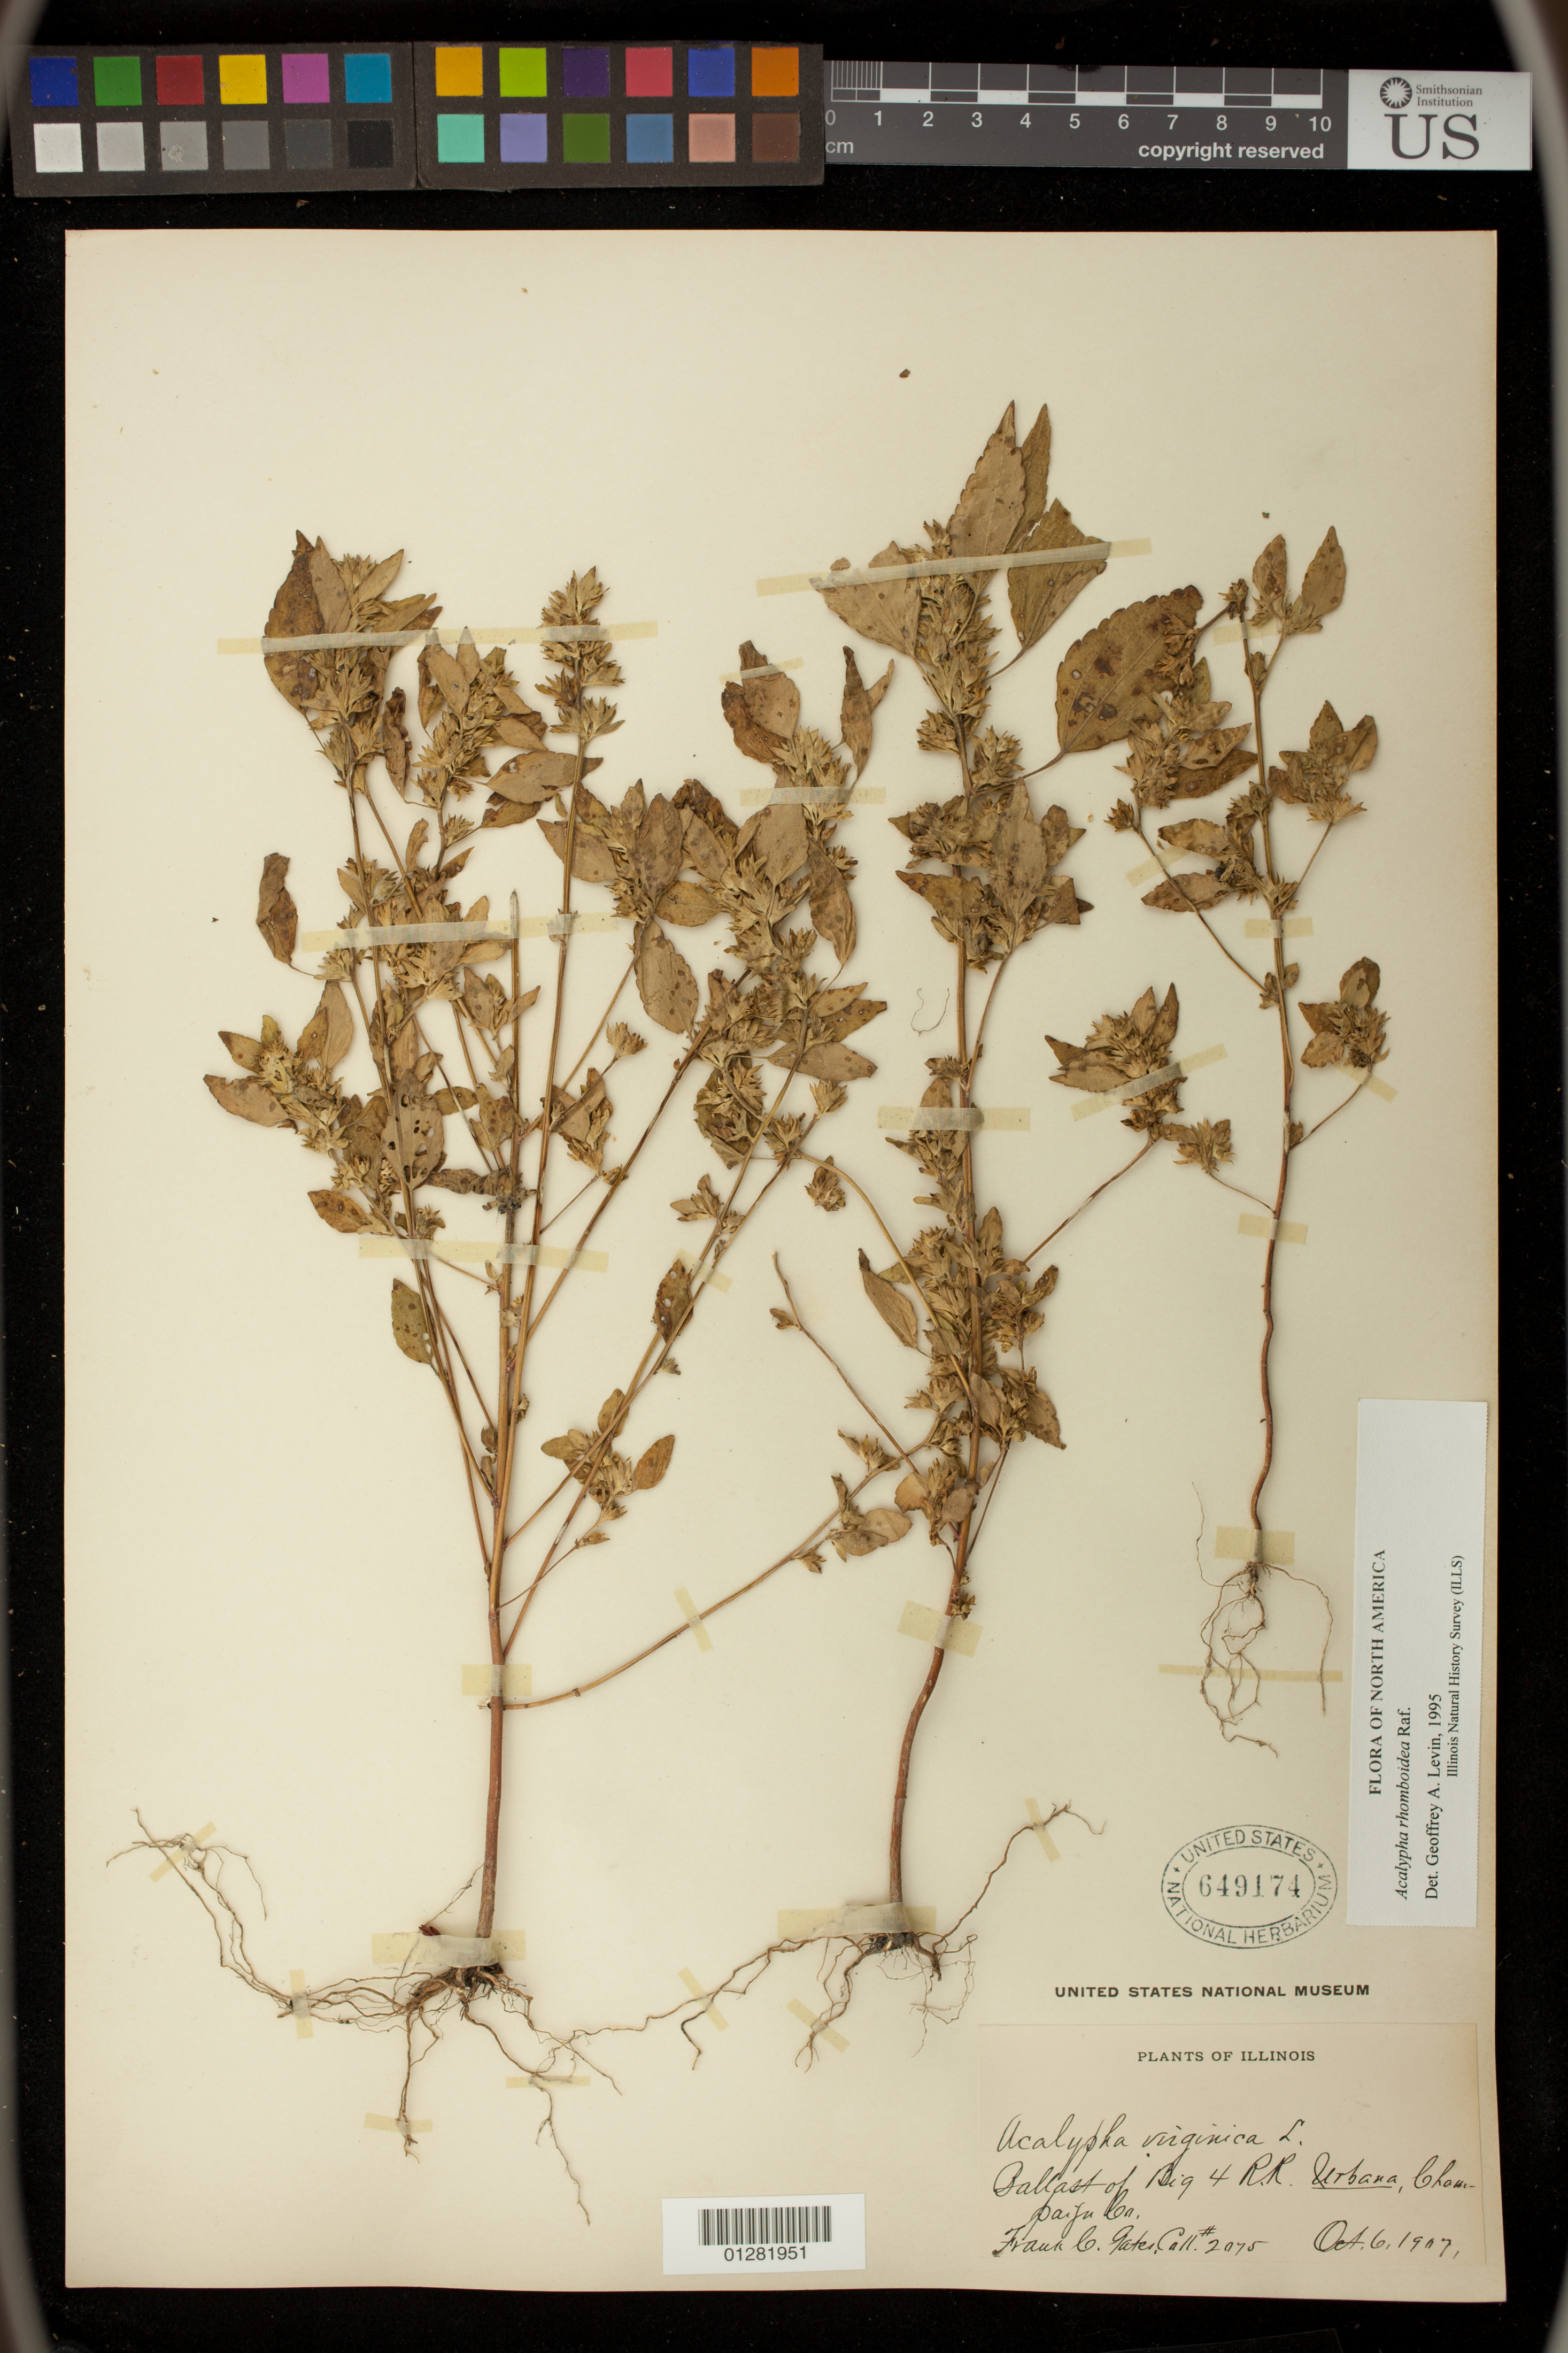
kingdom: Plantae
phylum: Tracheophyta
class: Magnoliopsida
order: Malpighiales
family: Euphorbiaceae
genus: Acalypha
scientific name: Acalypha rhomboidea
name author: Raf.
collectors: F. C. Gates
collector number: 2075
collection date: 1907-10-06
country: United States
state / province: Illinois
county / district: Champaign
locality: Big 4 R. R. Urbana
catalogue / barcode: US 649174